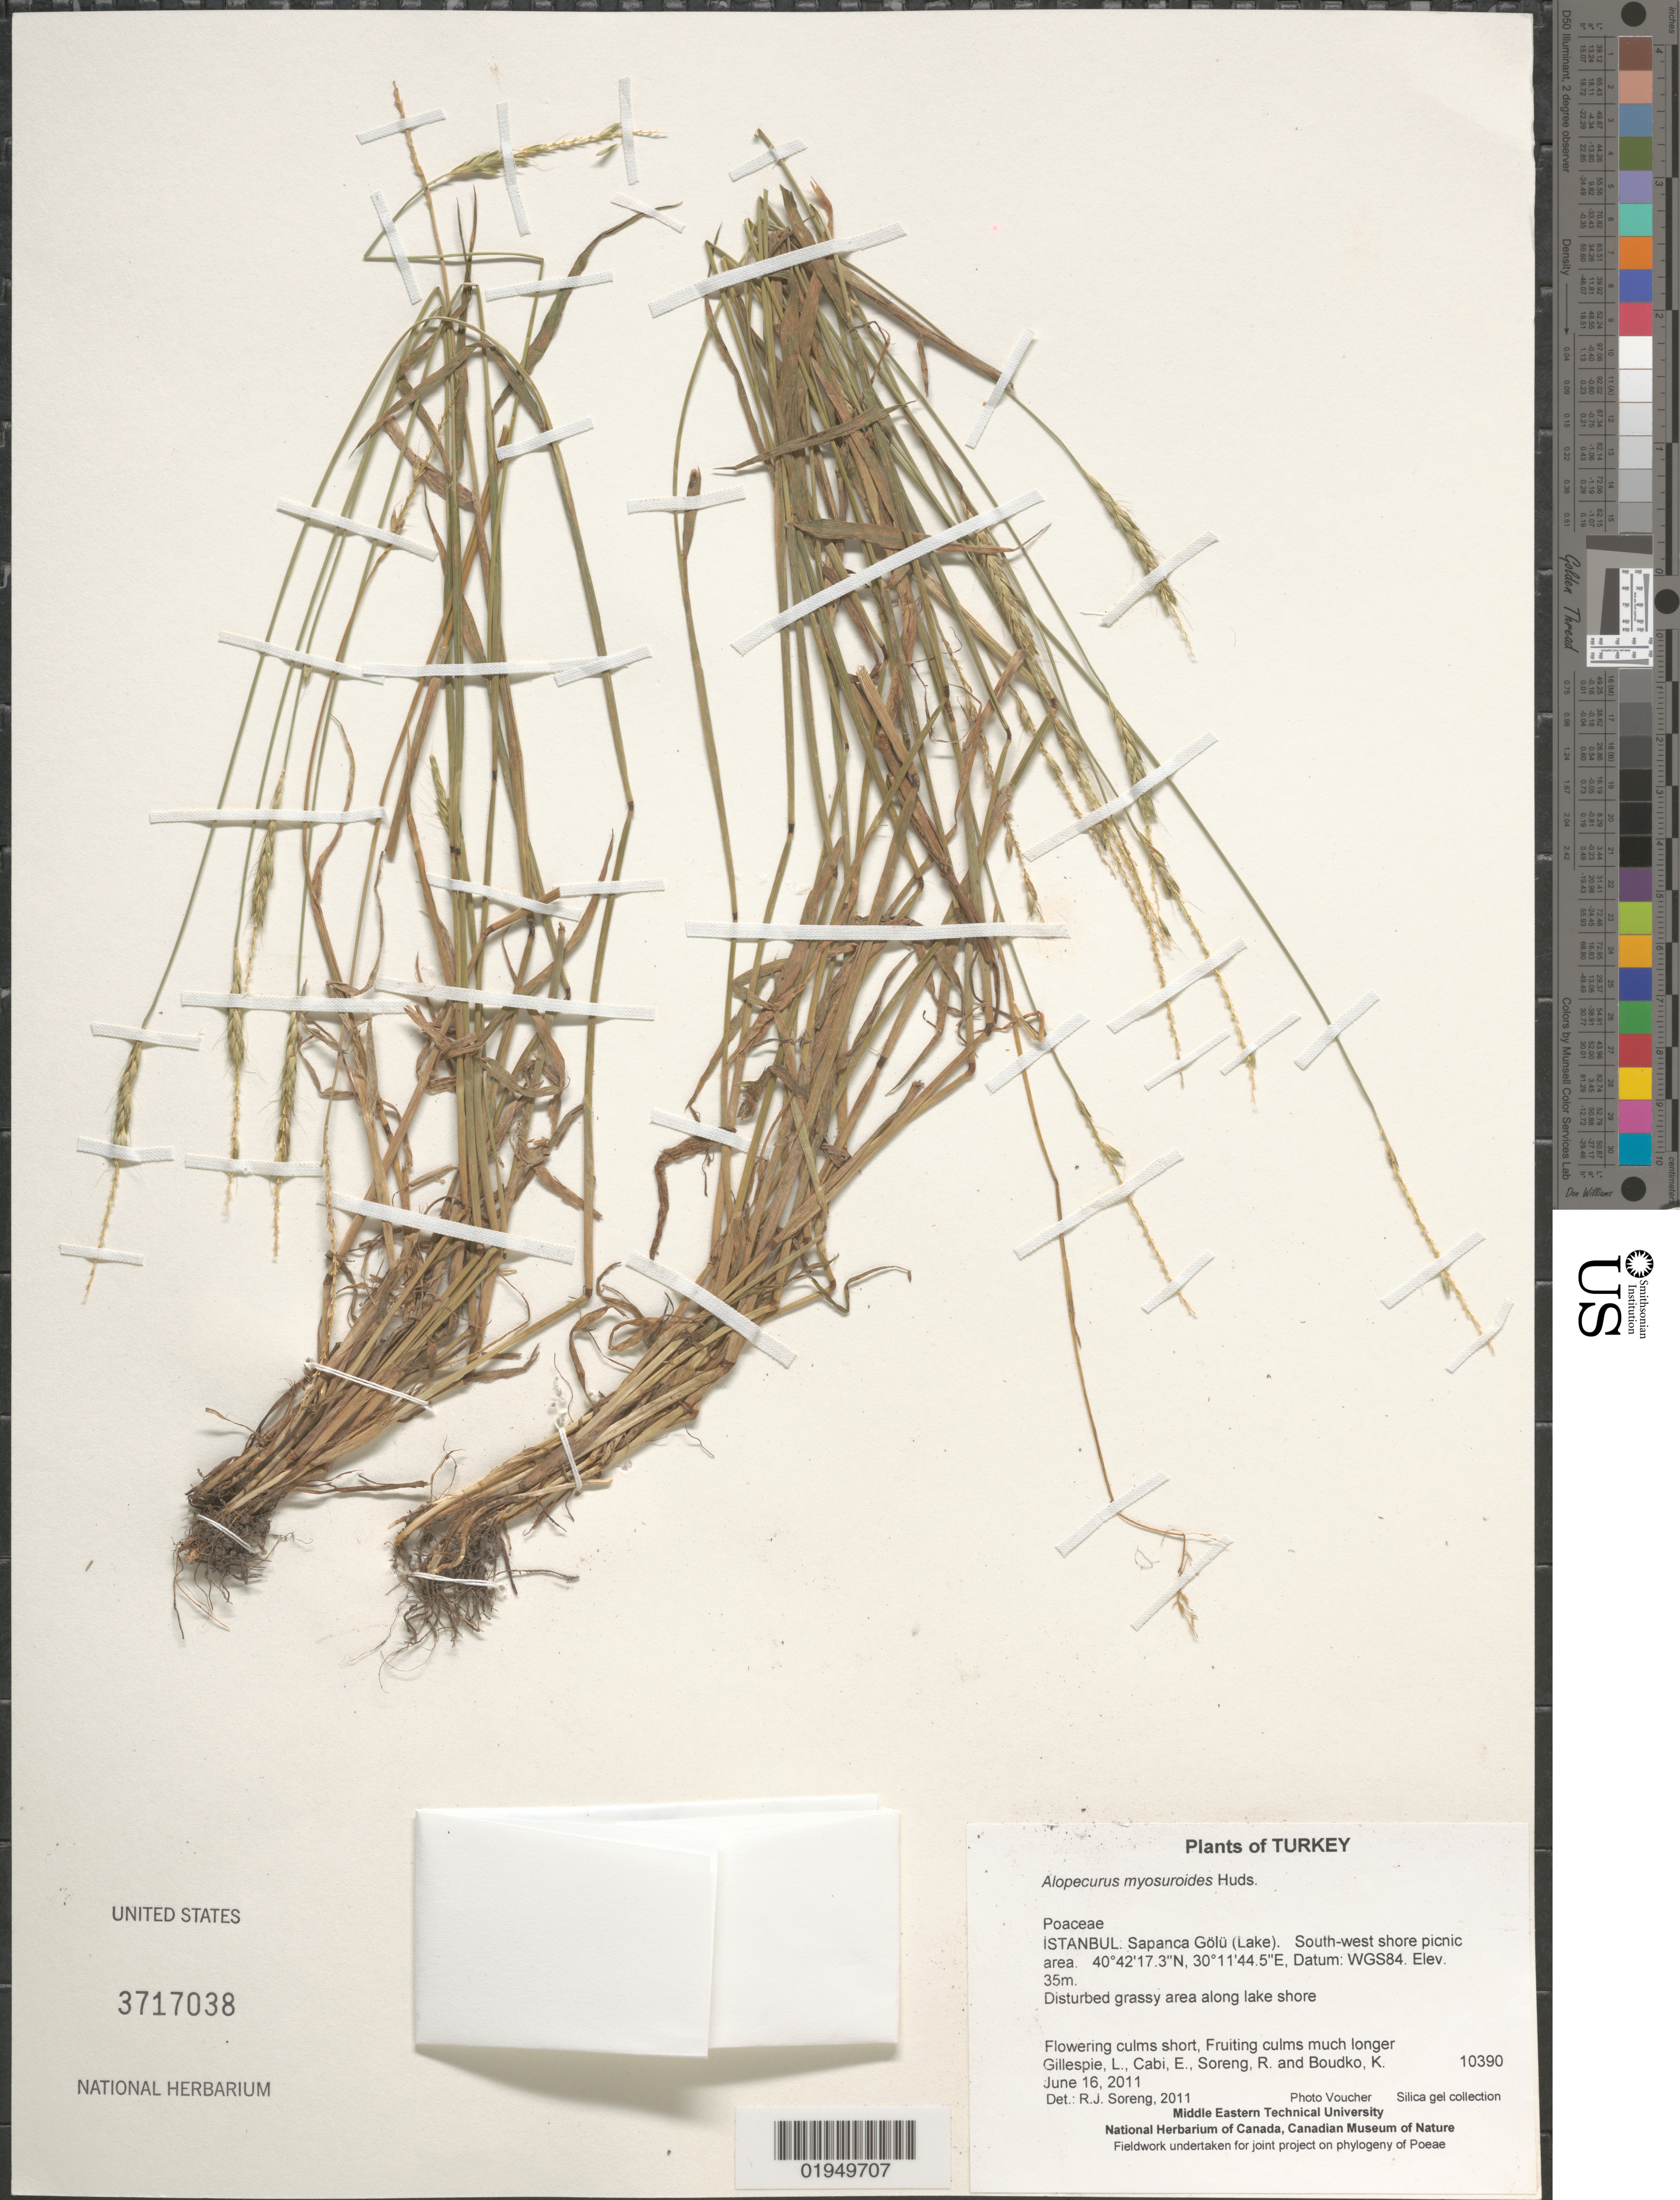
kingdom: Plantae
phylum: Tracheophyta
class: Liliopsida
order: Poales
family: Poaceae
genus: Alopecurus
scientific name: Alopecurus myosuroides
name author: Huds.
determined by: Soreng, Robert J., Research Associate (BOT), Smithsonian Institution - National Museum of Natural History (UNITED STATES)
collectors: L. J. Gillespie, E. Cabi, R. J. Soreng & K. Boudko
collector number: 10390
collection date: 2011-06-16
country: Turkey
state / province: Istanbul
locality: Sapanca Gölü (Lake). South-west shore picnic area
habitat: Disturbed grassy area along lake shore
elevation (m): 35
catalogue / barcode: US 3717038